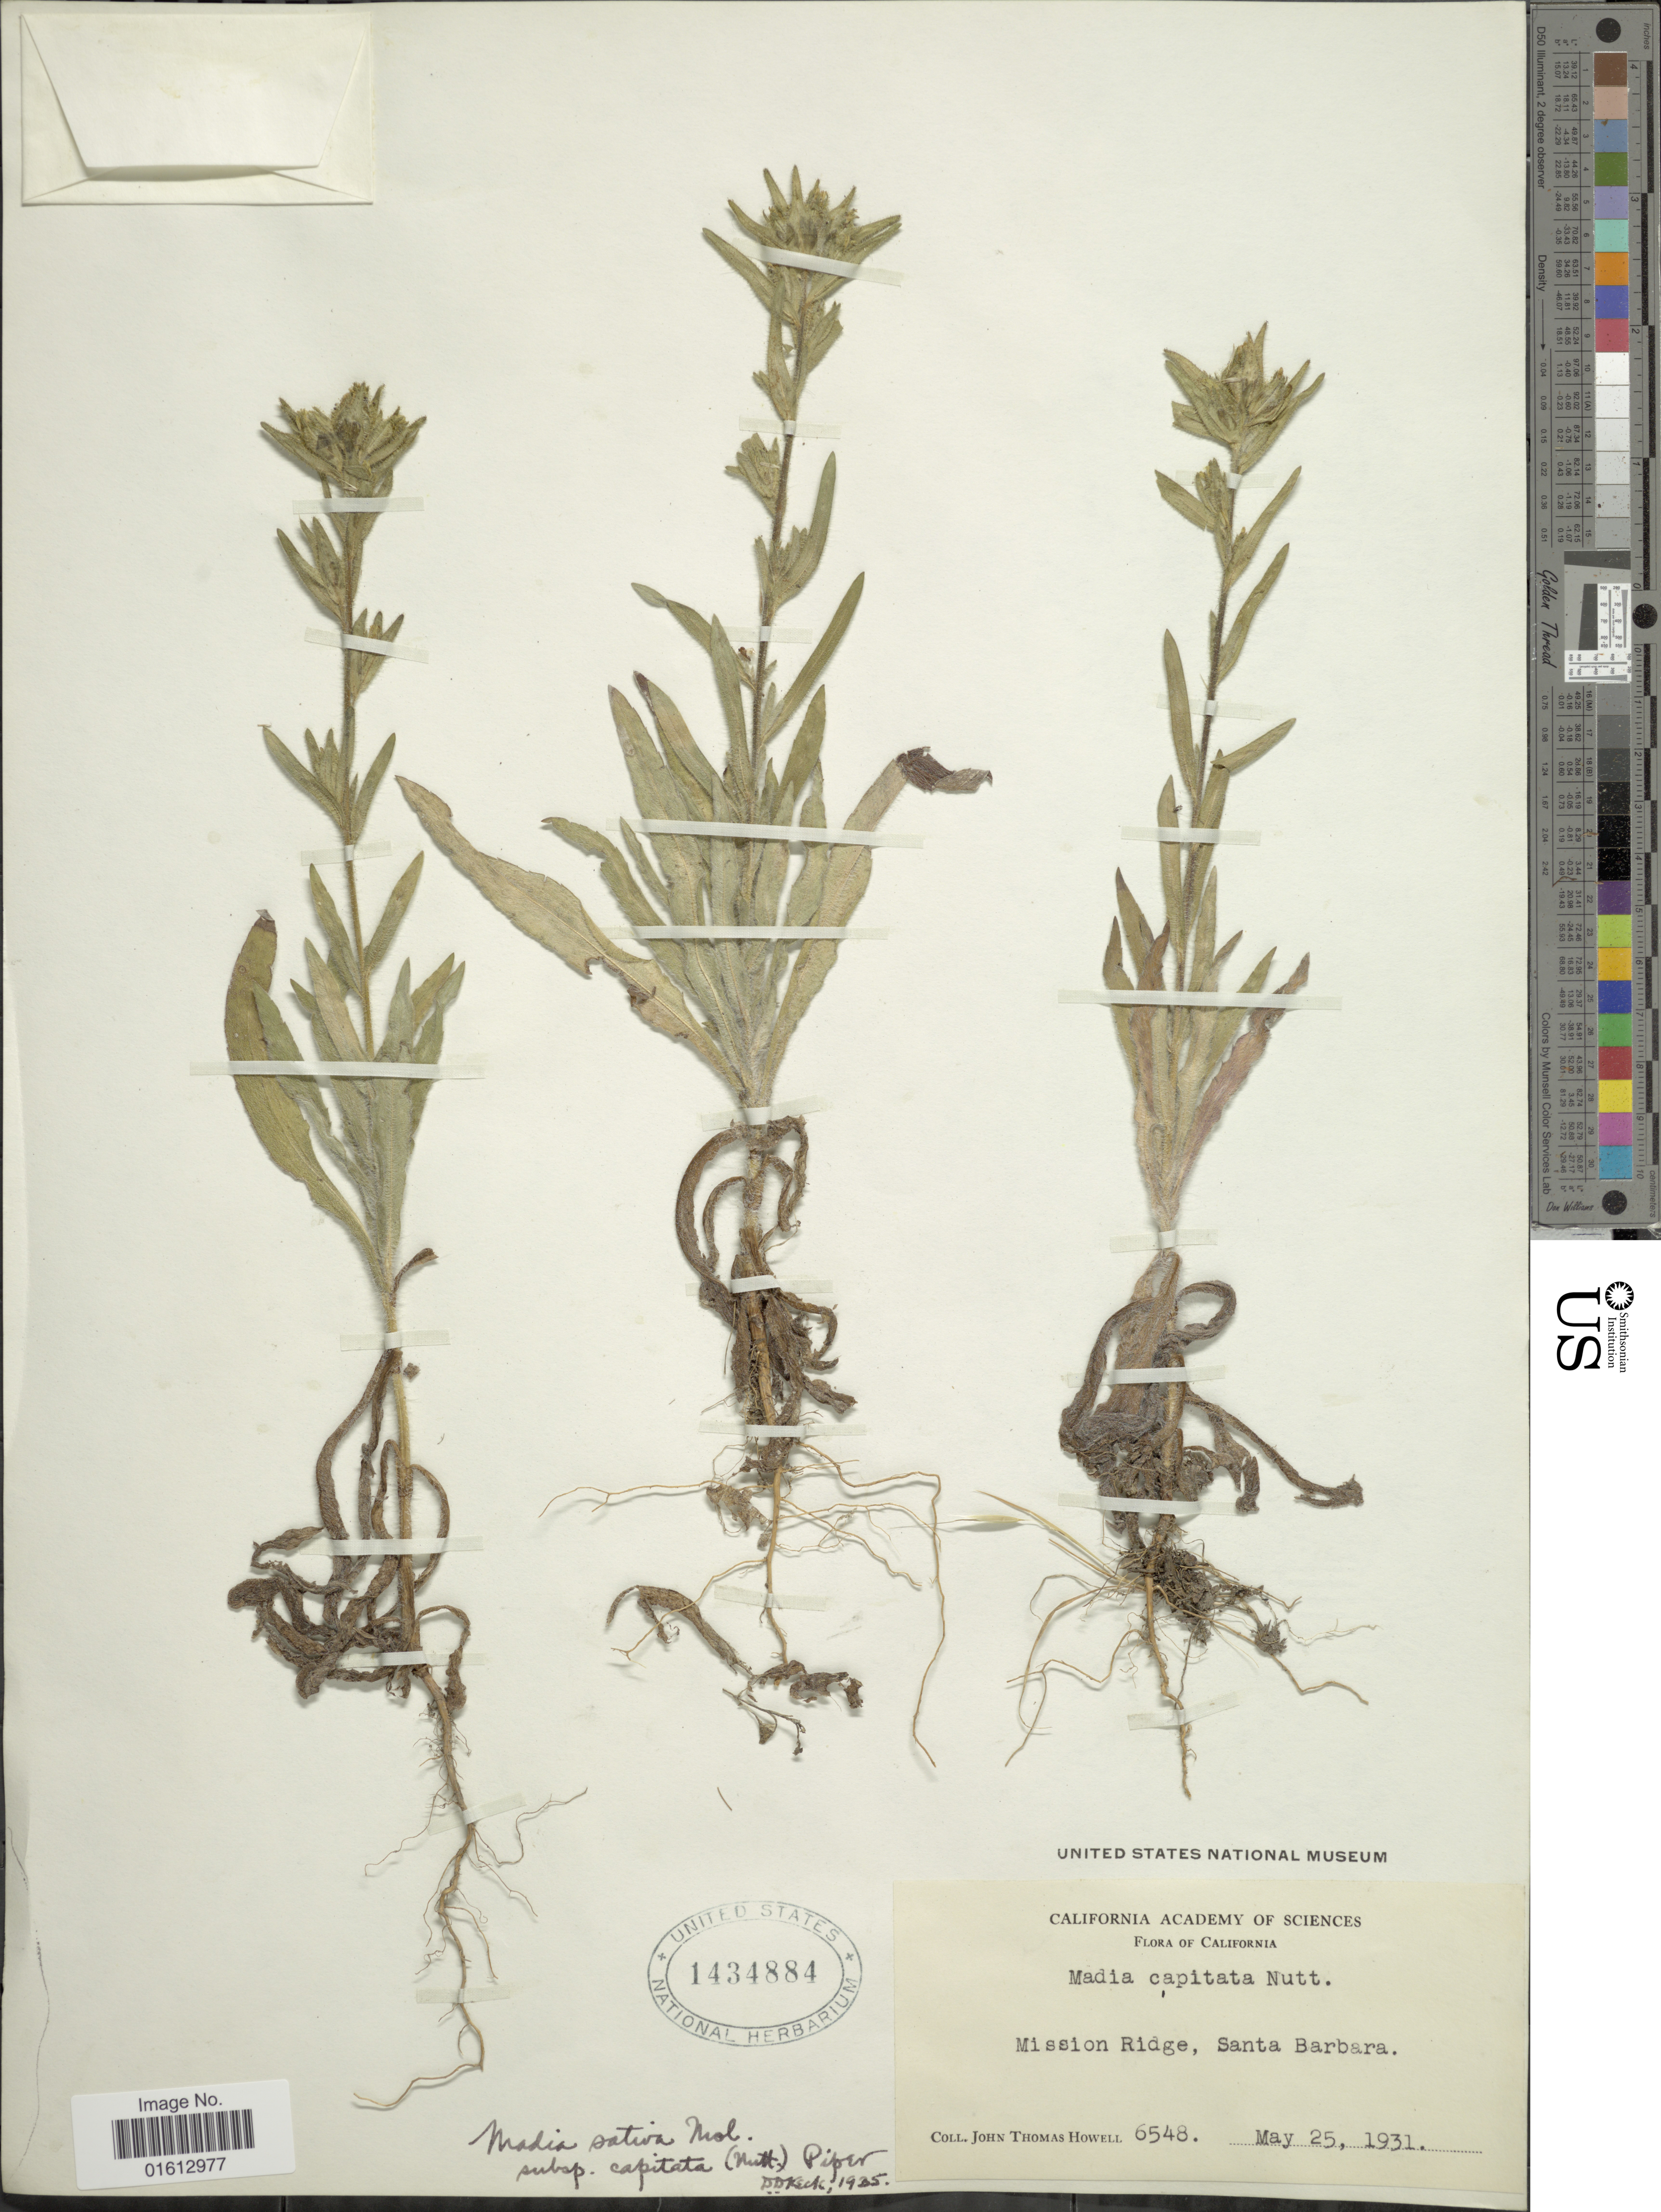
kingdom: Plantae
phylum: Tracheophyta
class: Magnoliopsida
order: Asterales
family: Asteraceae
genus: Madia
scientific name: Madia sativa subsp. capitata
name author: (Nutt.) Piper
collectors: J. T. Howell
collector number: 6548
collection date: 1931-05-25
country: United States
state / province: California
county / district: Santa Barbara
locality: California, Mission Ridge, Santa Barbara.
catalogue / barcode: US 1434884